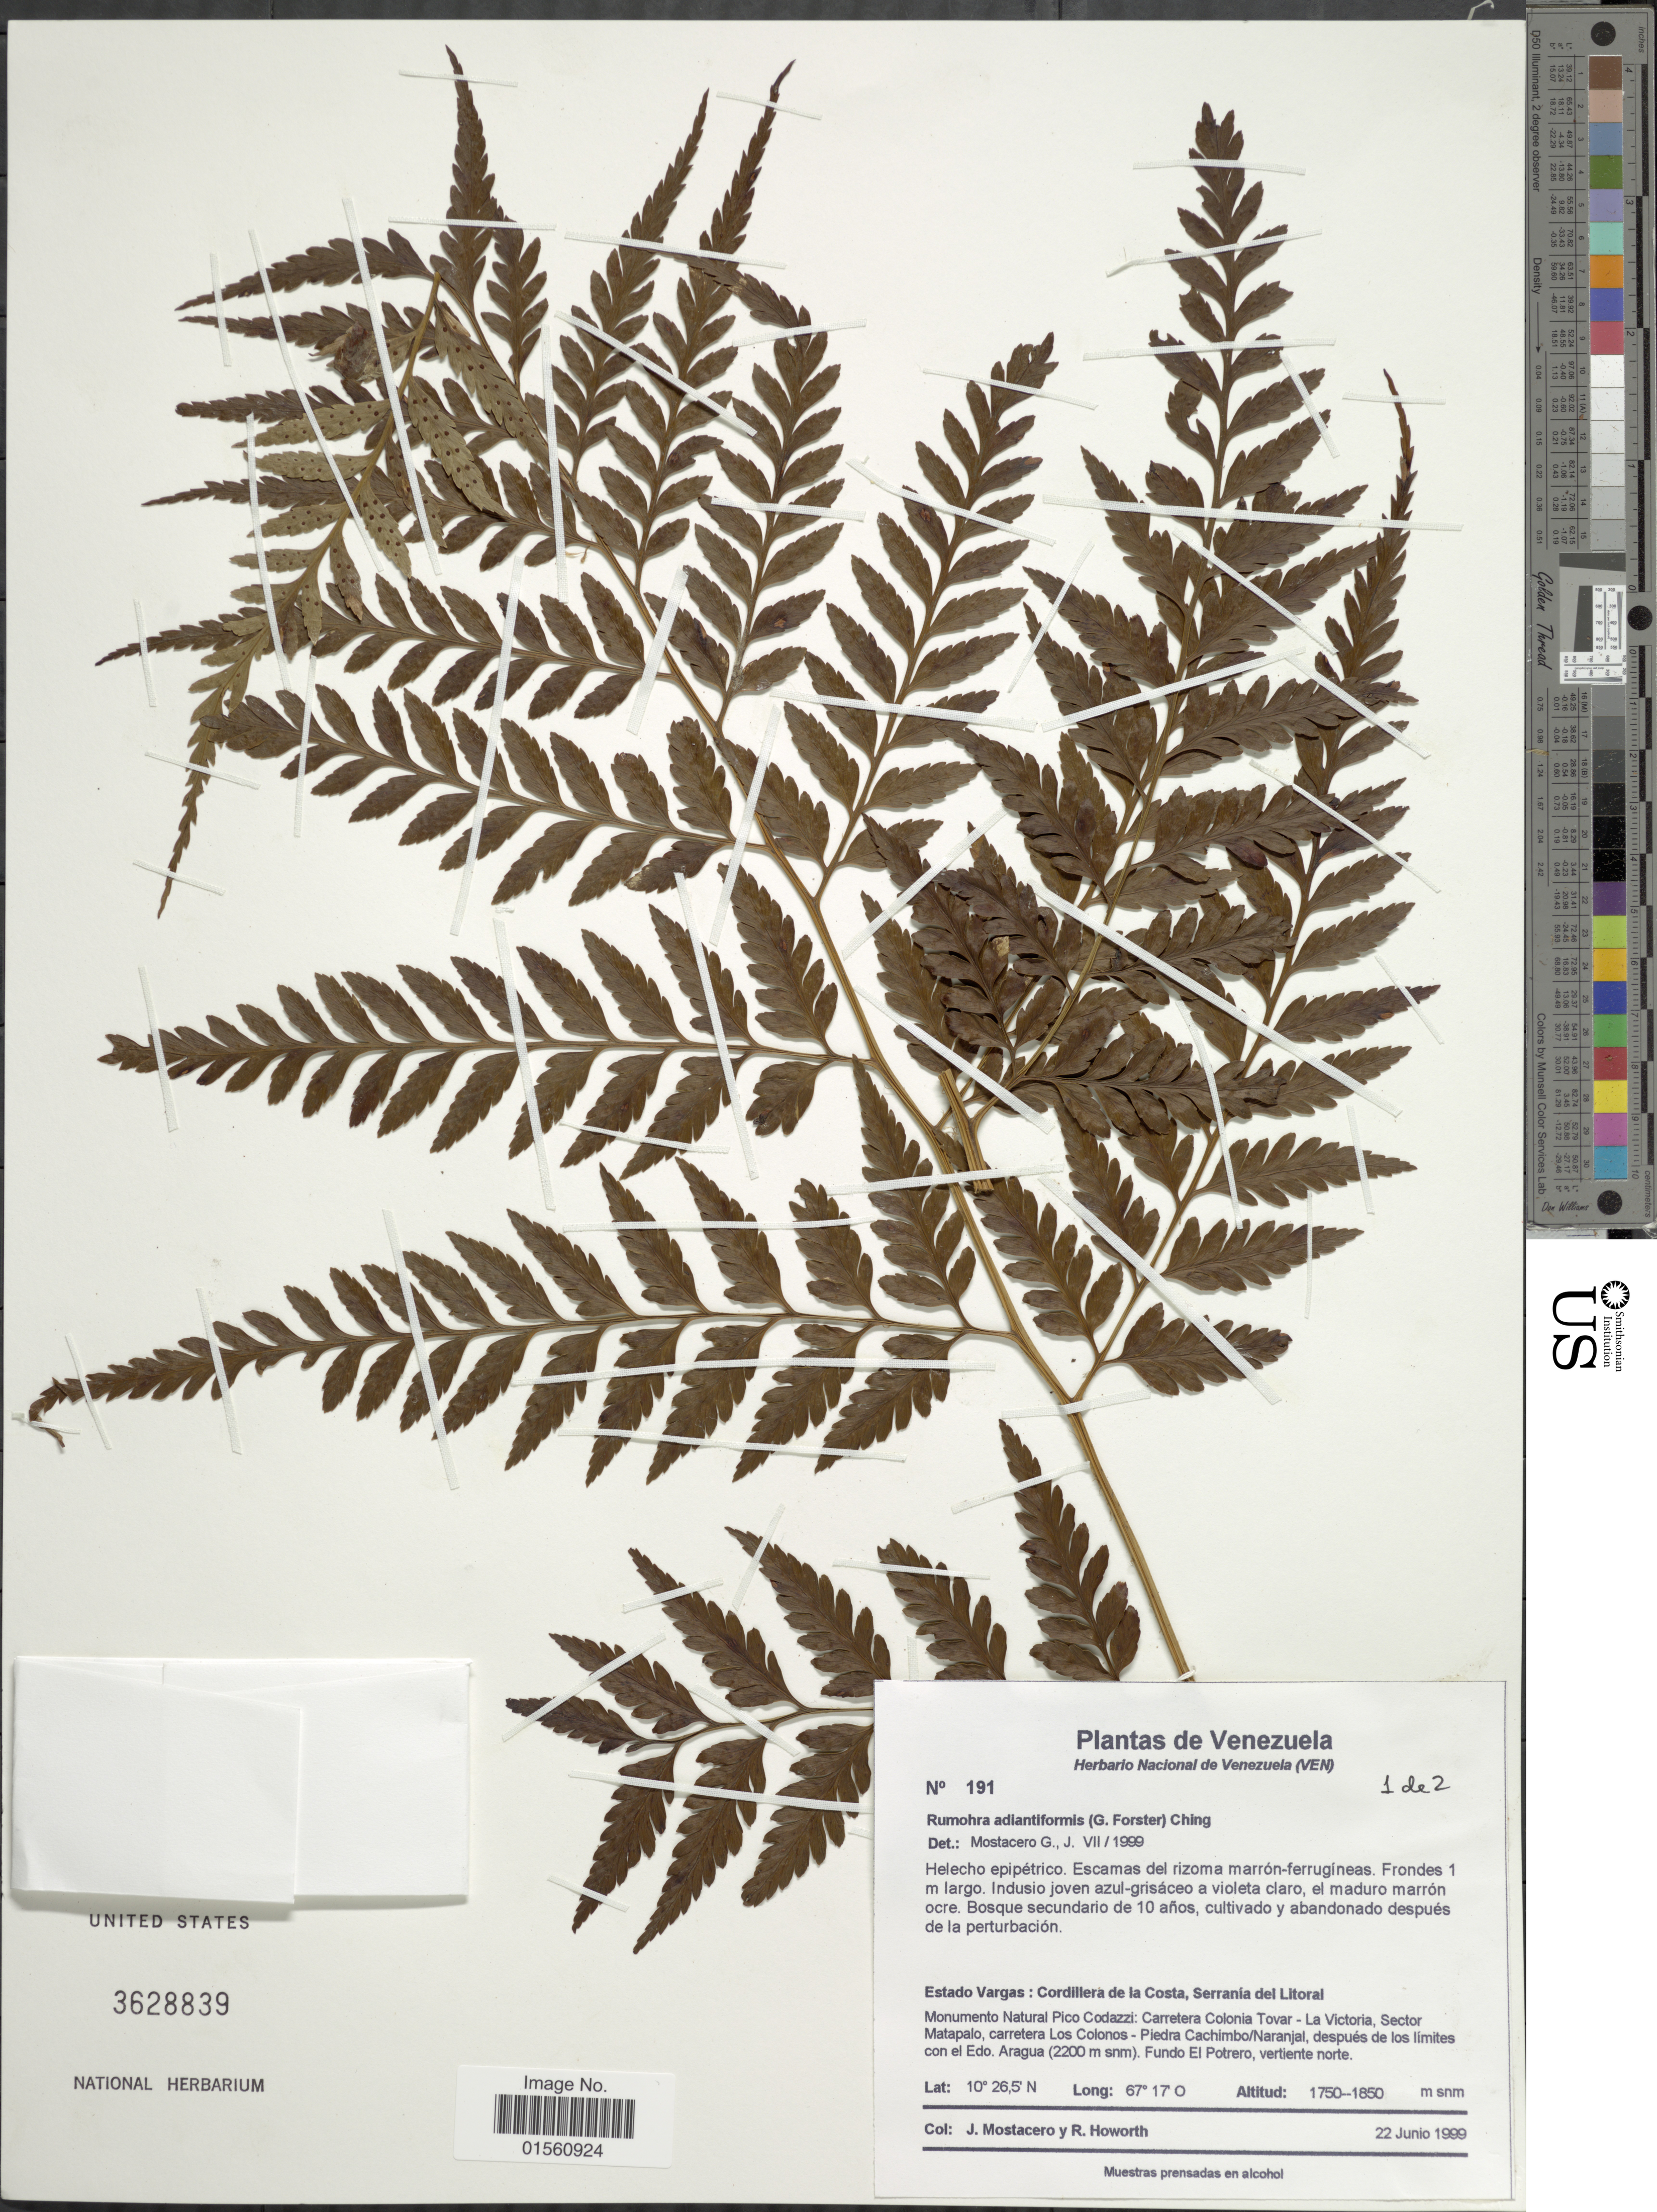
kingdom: Plantae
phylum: Tracheophyta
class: Polypodiopsida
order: Polypodiales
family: Dryopteridaceae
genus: Rumohra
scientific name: Rumohra adiantiformis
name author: (G. Forst.) Ching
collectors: J. Mostacero & R. Howorth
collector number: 191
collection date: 1999-06-22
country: Venezuela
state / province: Vargas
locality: Estado Vargas: Cordillera de la Costa, Serrania del Litoral, monumento Natural Pico Codazzi: Carretera Colonia Tovar- La Victoria, Sector Matapalo, carretera Los Colonos- Piedra Cachimbo/Naranjal, despues de los limites con el Edo, aragua (2200 m snm), fundo el Potrero, vertiente norte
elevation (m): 1750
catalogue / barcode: US 3628839